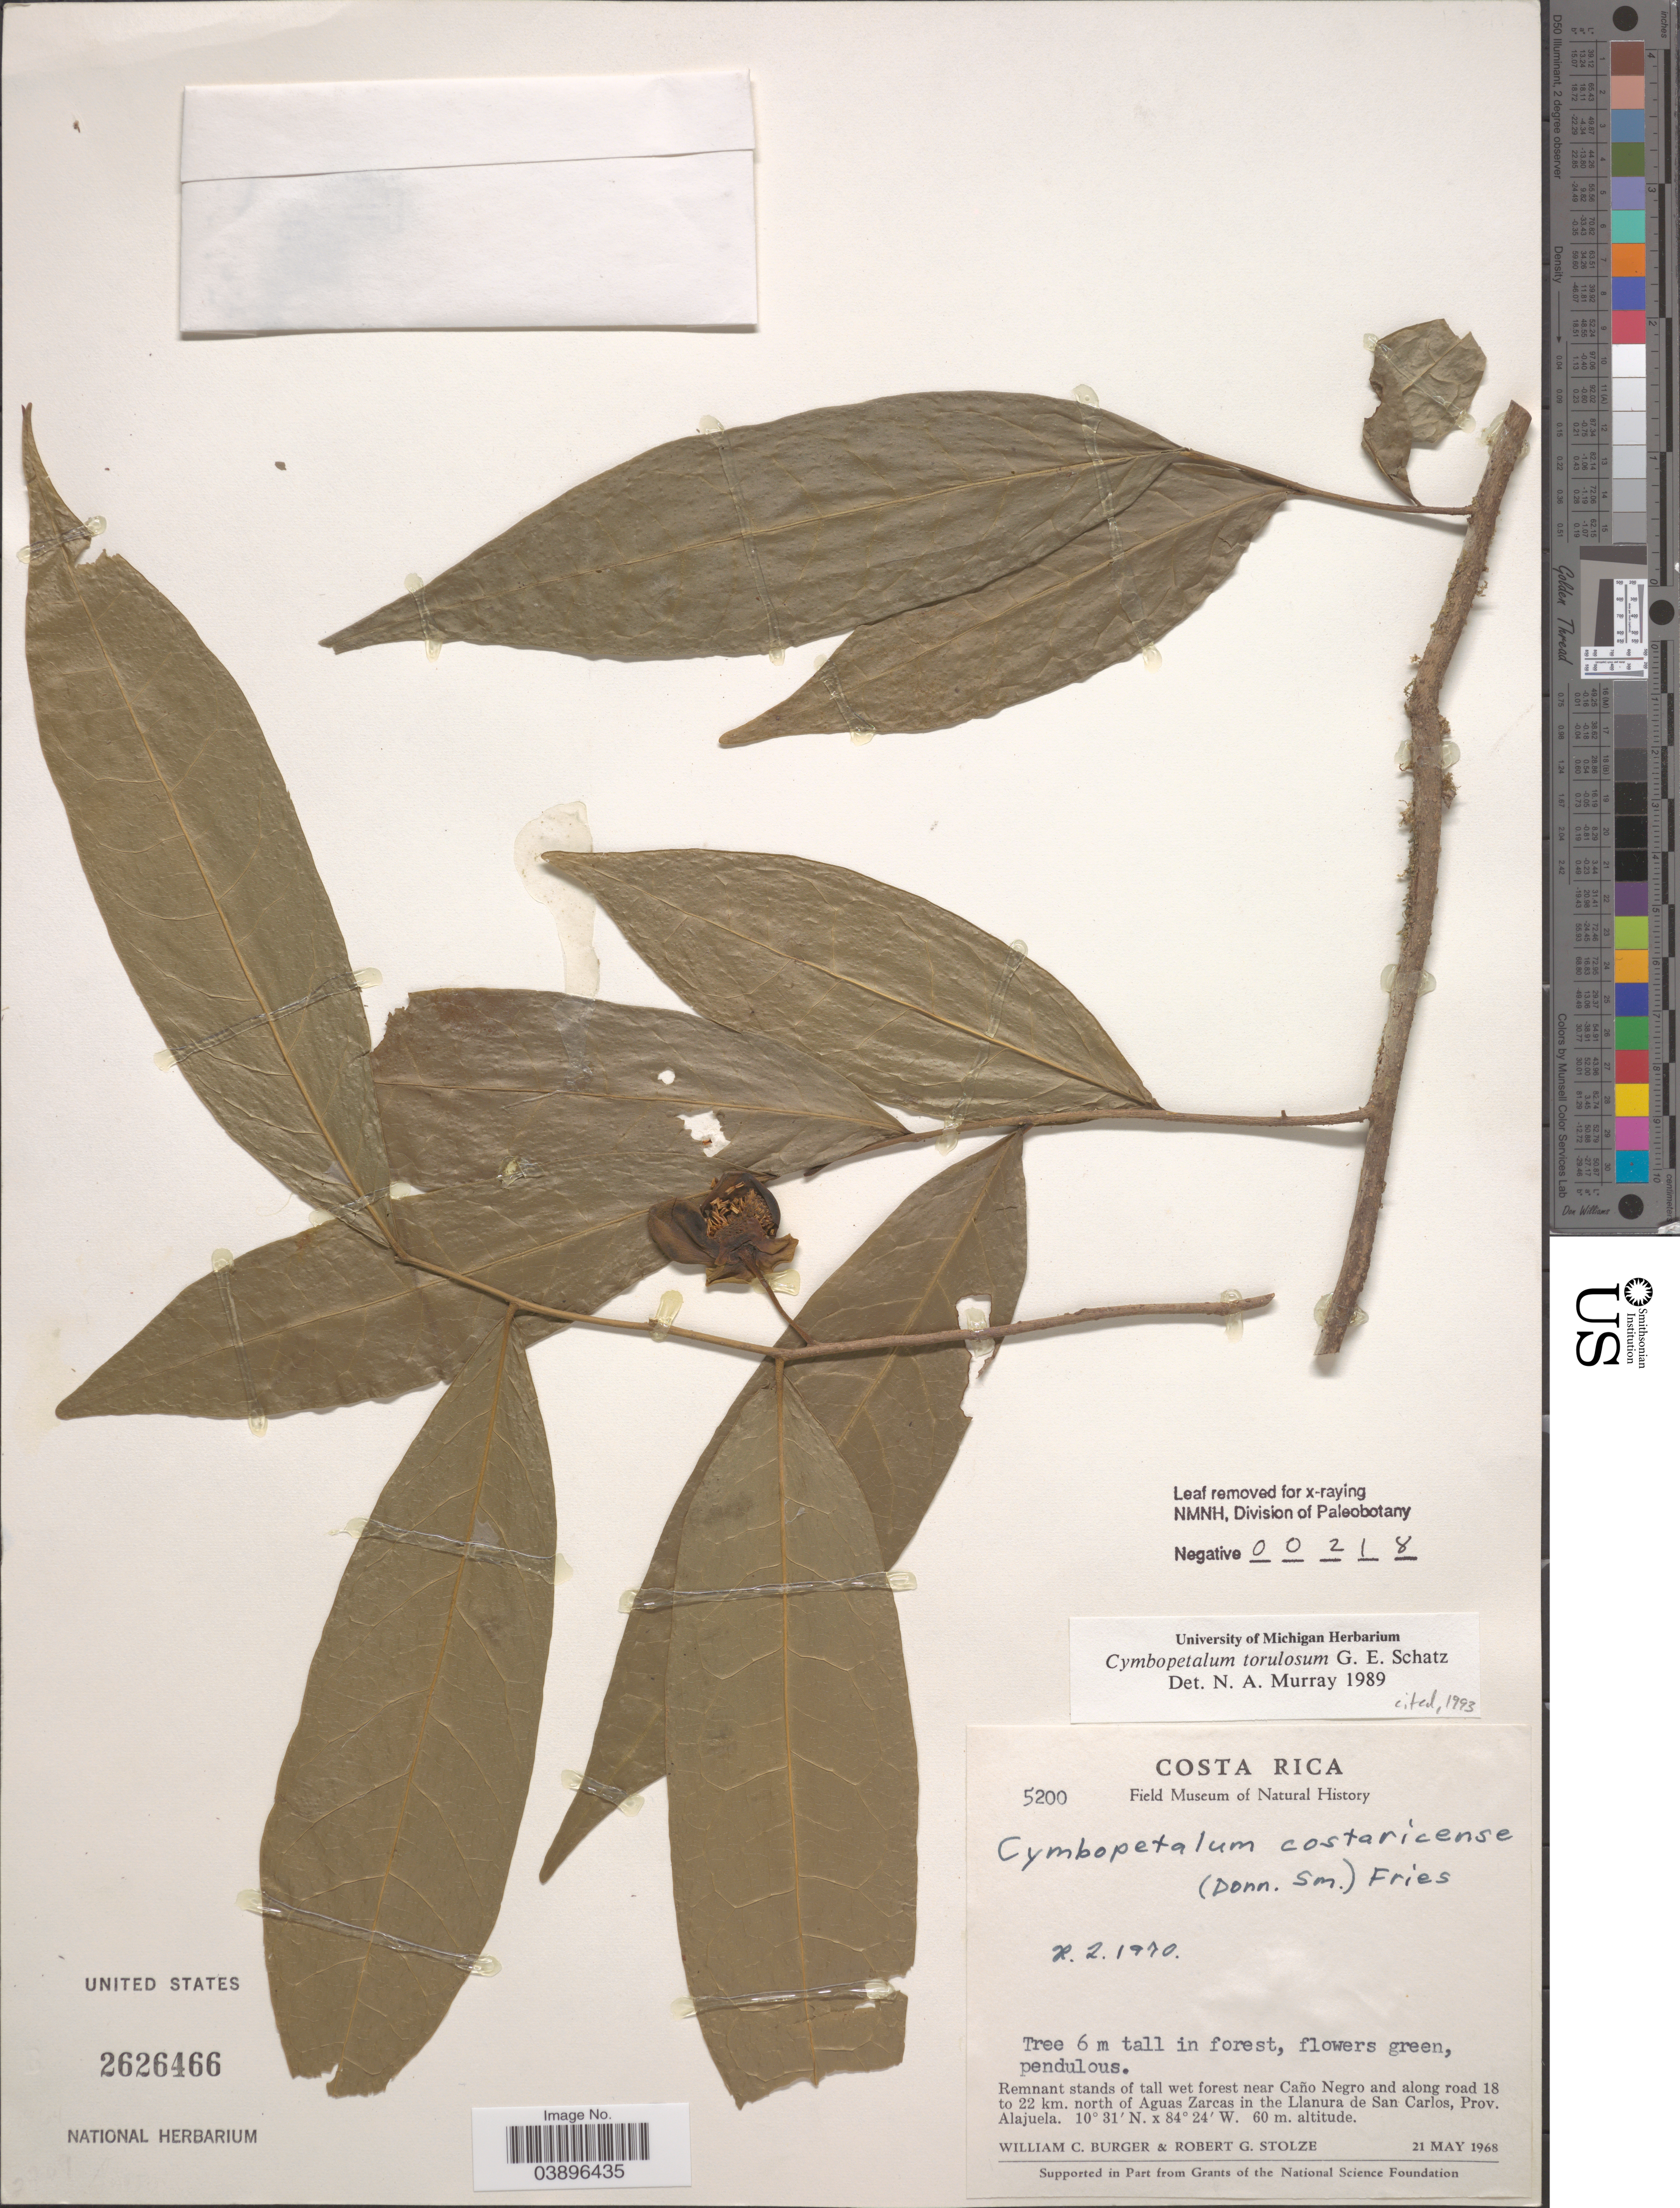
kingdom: Plantae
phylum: Tracheophyta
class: Magnoliopsida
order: Magnoliales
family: Annonaceae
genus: Cymbopetalum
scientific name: Cymbopetalum torulosum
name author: G.E. Schatz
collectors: W. Burger & R. G. Stolze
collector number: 5200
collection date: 1968-05-21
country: Costa Rica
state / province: Alajuela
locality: Remnant stands of tall wet forest near Caño Negro and along road 18 to 22 km. north of Aguas zarcas in the Llanura de San carlos.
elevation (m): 60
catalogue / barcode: US 2626466